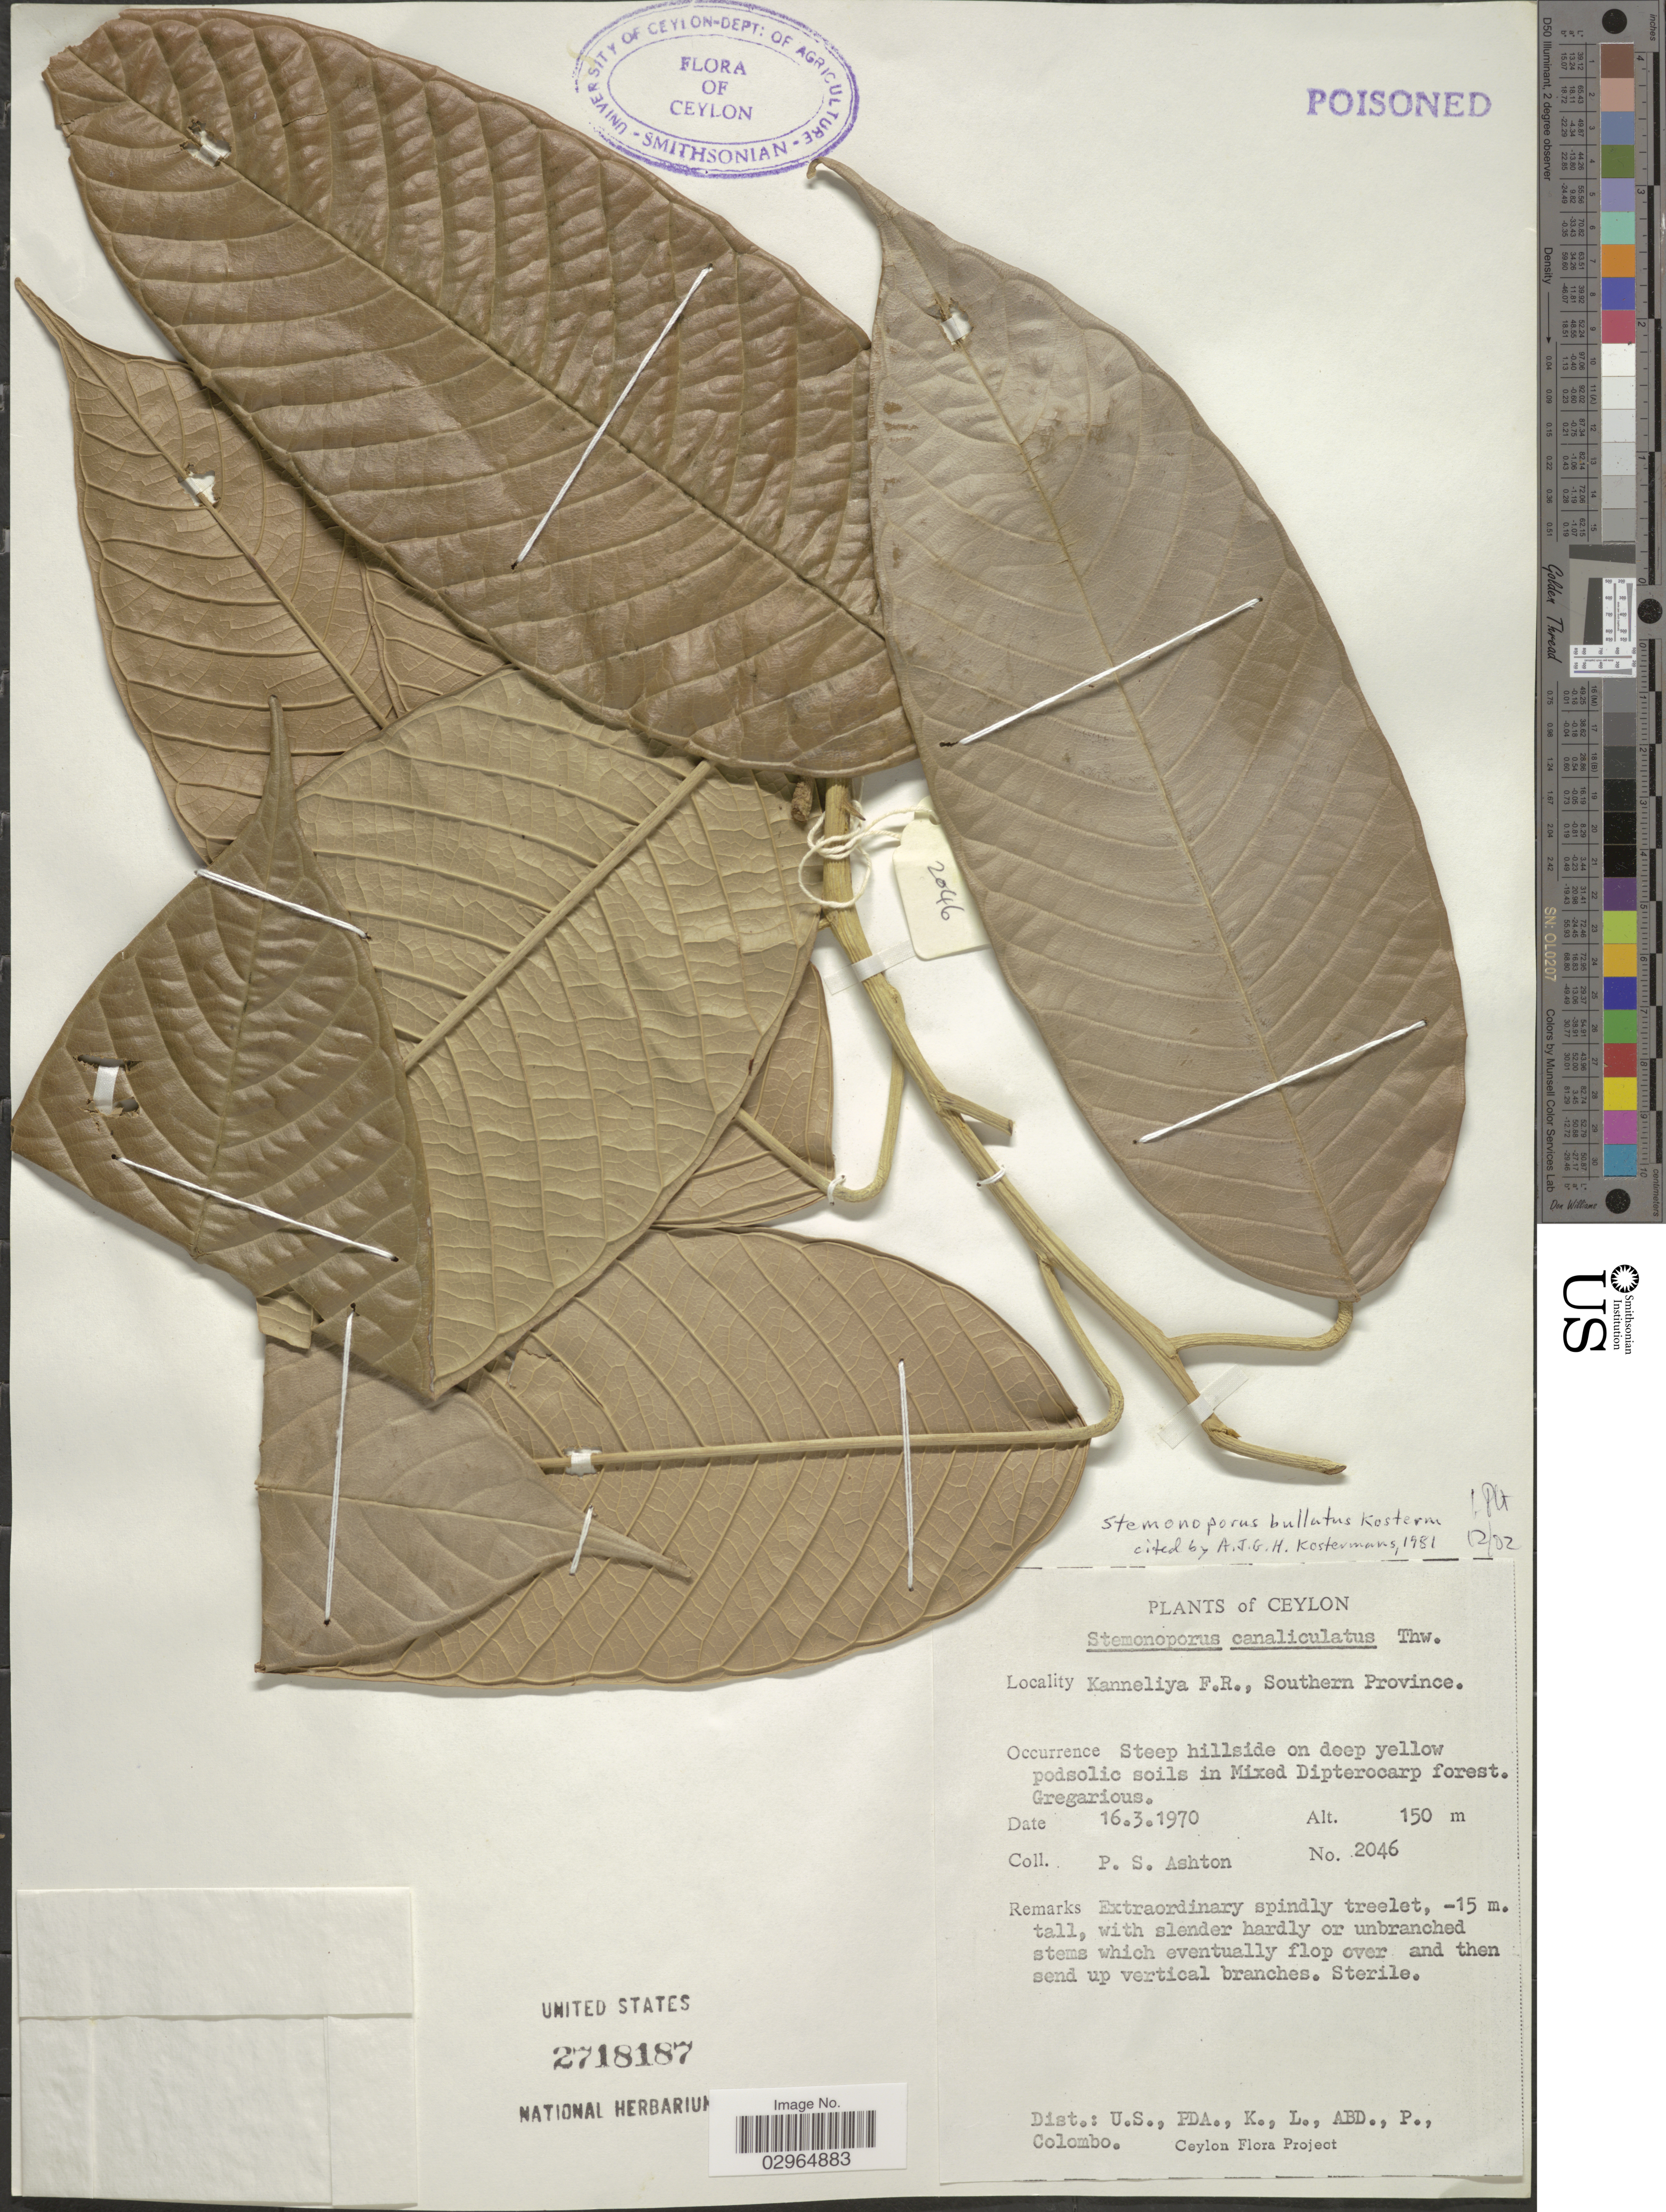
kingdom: Plantae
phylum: Tracheophyta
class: Magnoliopsida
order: Malvales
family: Dipterocarpaceae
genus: Stemonoporus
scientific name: Stemonoporus bullatus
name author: Kosterm.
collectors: P. S. Ashton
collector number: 2046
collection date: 1970-03-16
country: Sri Lanka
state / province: Southern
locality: Ceylon. Kanneliya F.R.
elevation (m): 150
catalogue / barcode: US 2718187